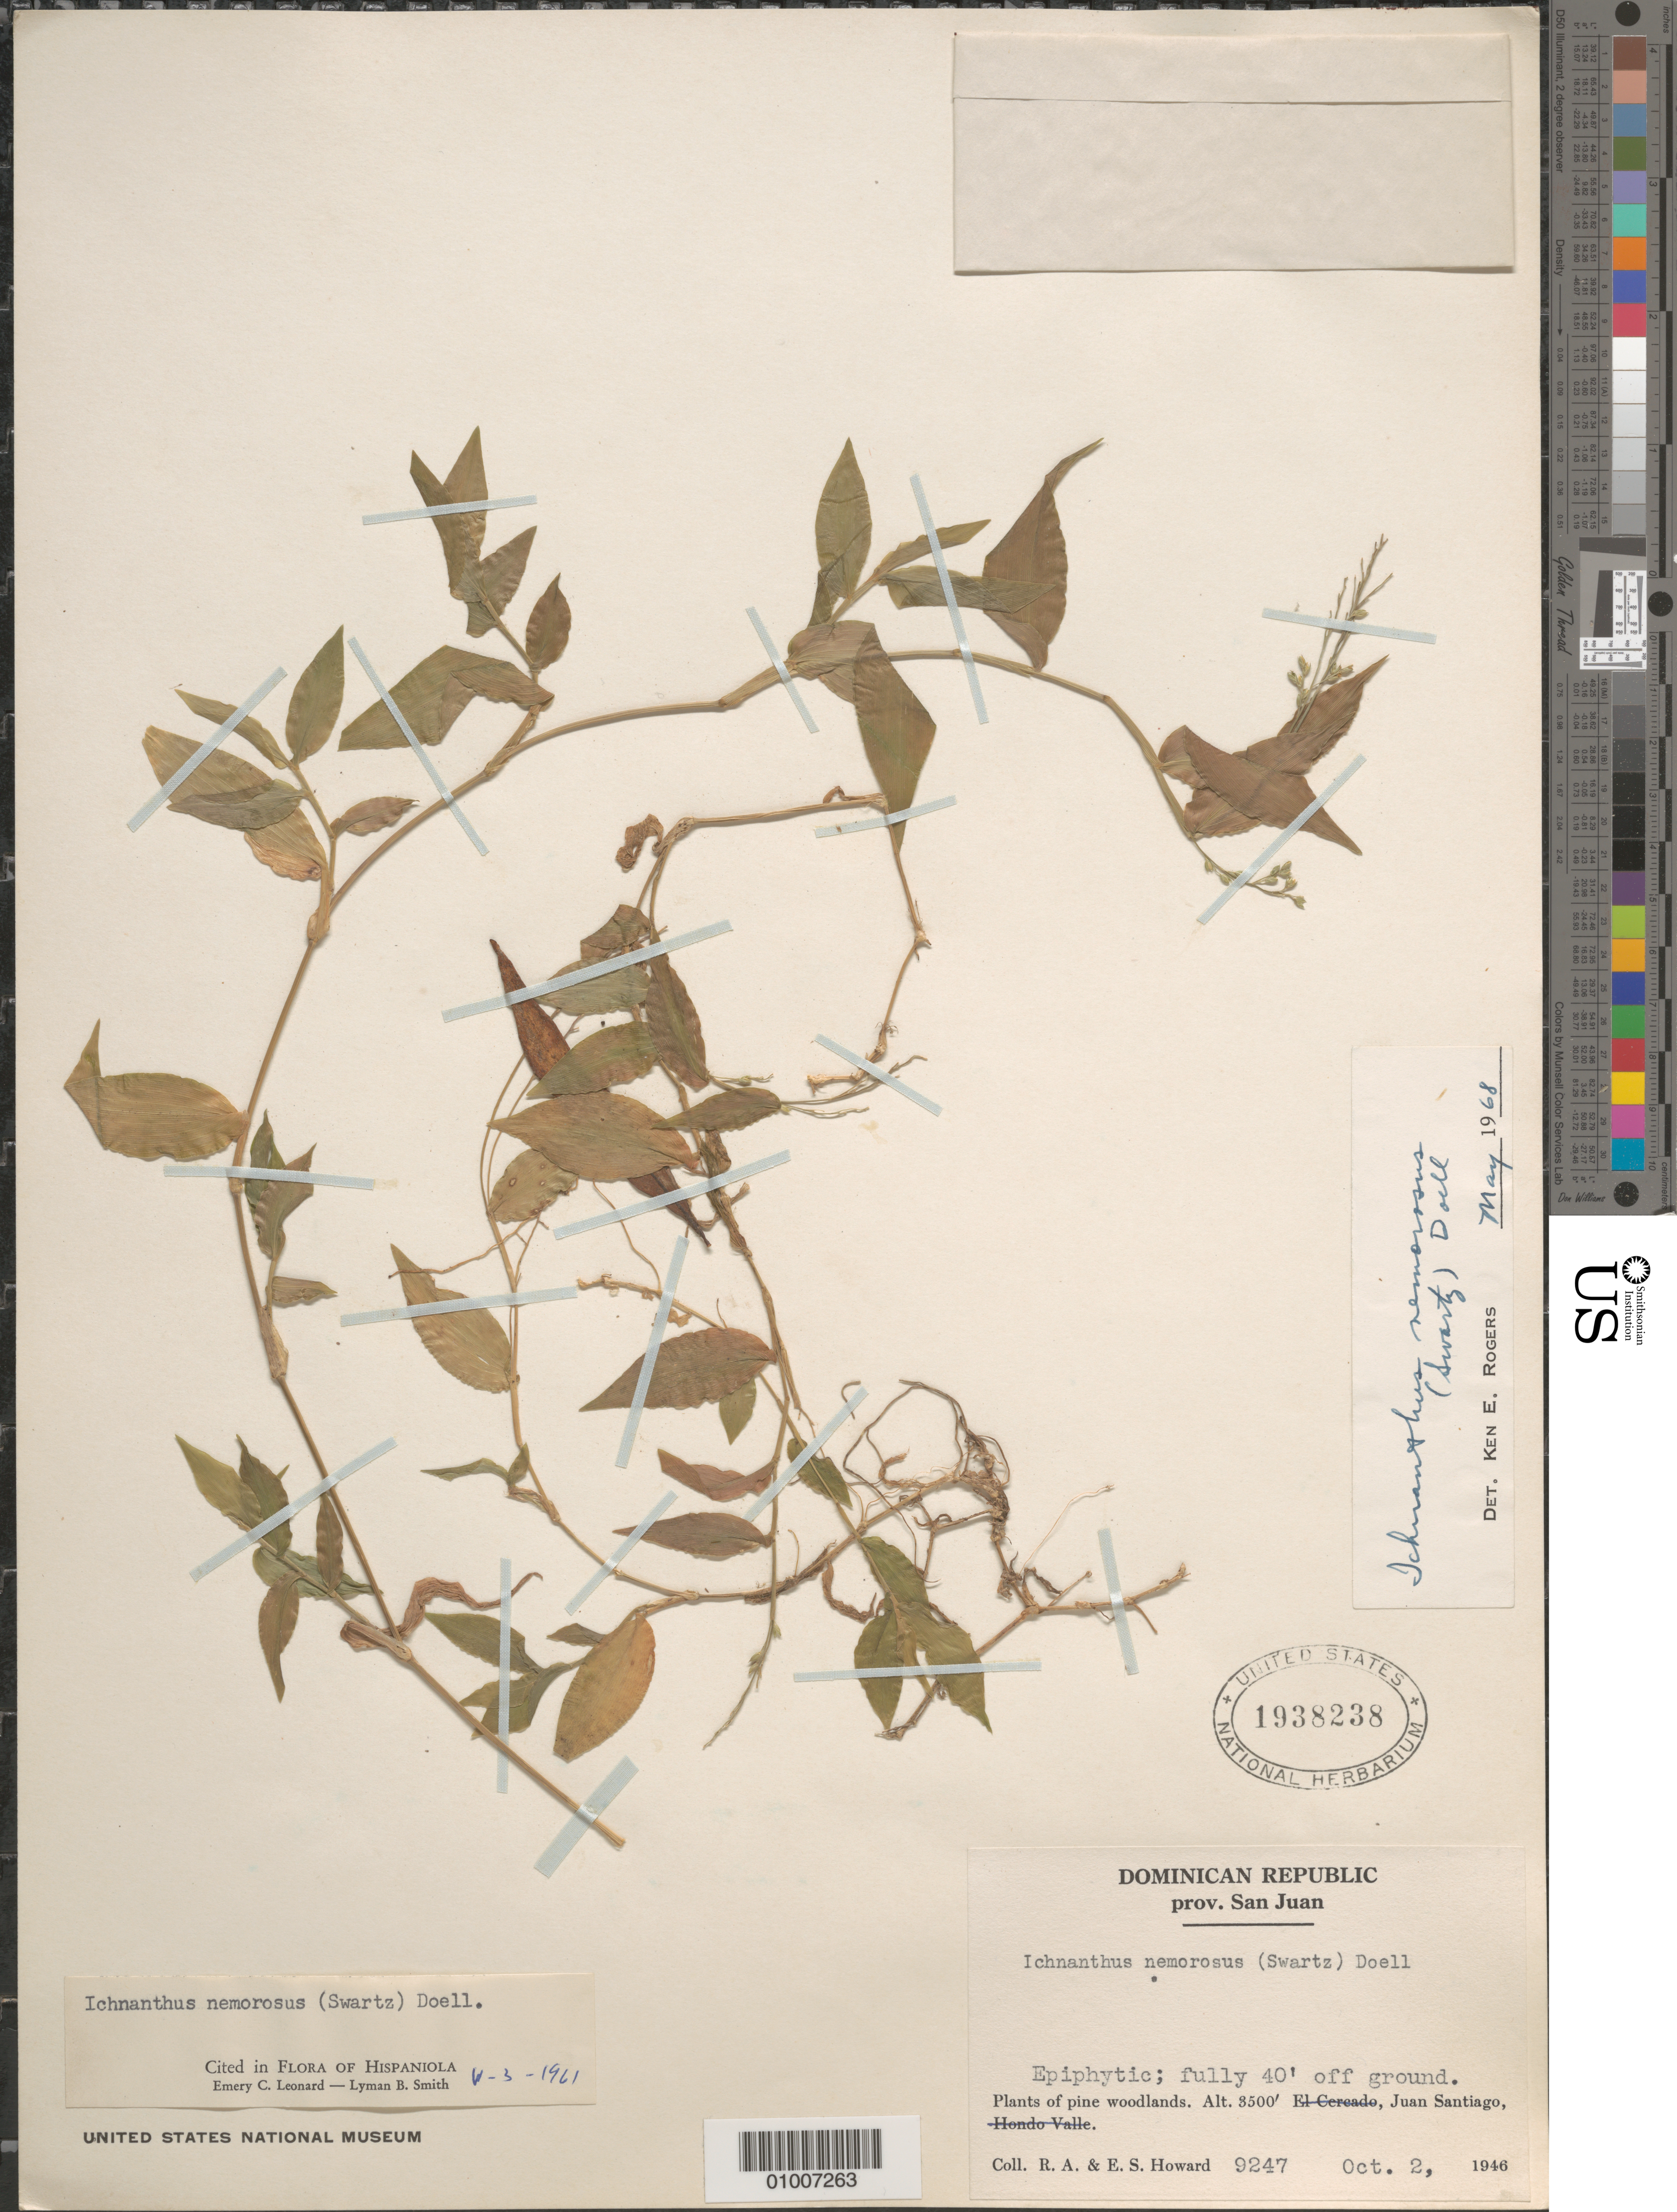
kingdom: Plantae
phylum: Tracheophyta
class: Liliopsida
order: Poales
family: Poaceae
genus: Ichnanthus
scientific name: Ichnanthus nemorosus var. nemorosus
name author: (Sw.) Döll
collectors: R. A. Howard & E. S. Howard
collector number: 9247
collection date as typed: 02 Oct 1946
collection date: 1946-10-02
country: Dominican Republic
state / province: San Juan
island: Hispaniola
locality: Juan Santiago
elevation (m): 3500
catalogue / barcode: US 1938238